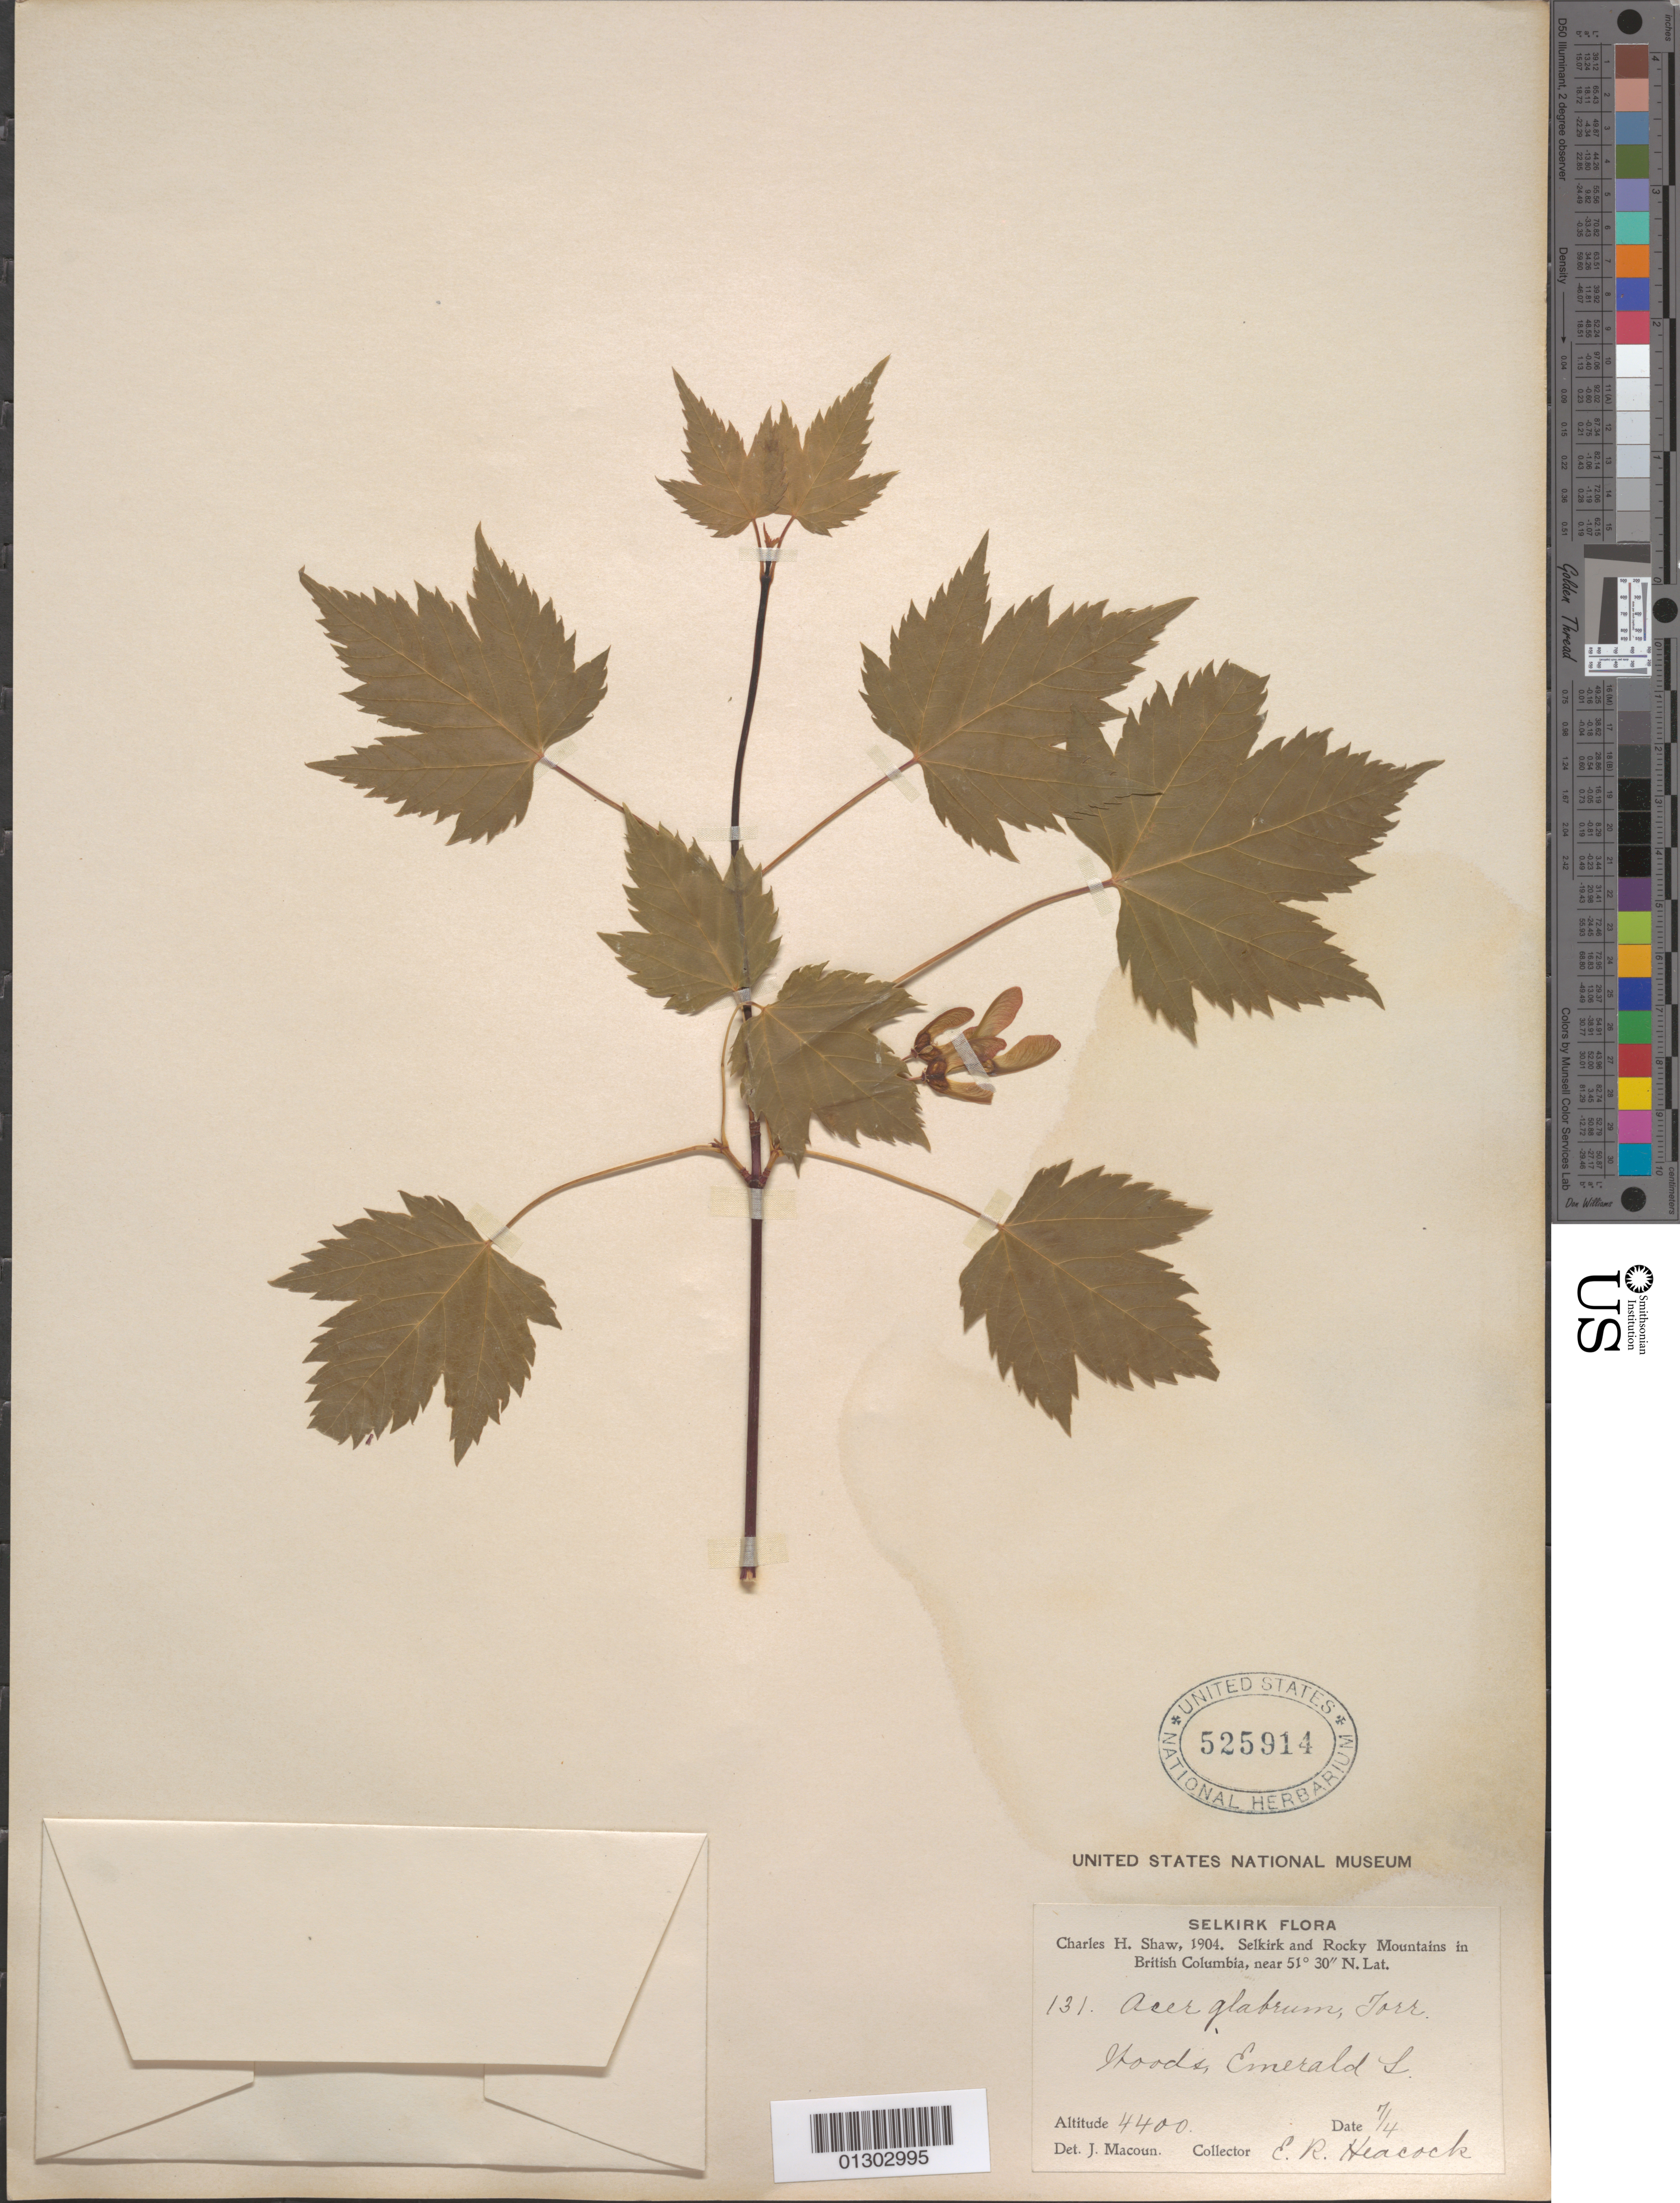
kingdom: Plantae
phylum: Tracheophyta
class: Magnoliopsida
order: Sapindales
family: Sapindaceae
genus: Acer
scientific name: Acer glabrum var. douglasii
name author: (Hook.) Dippel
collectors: E. Heacock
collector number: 131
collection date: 1904-07-04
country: Canada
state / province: British Columbia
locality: Emerald Lake.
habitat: Woods.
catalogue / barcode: US 525914